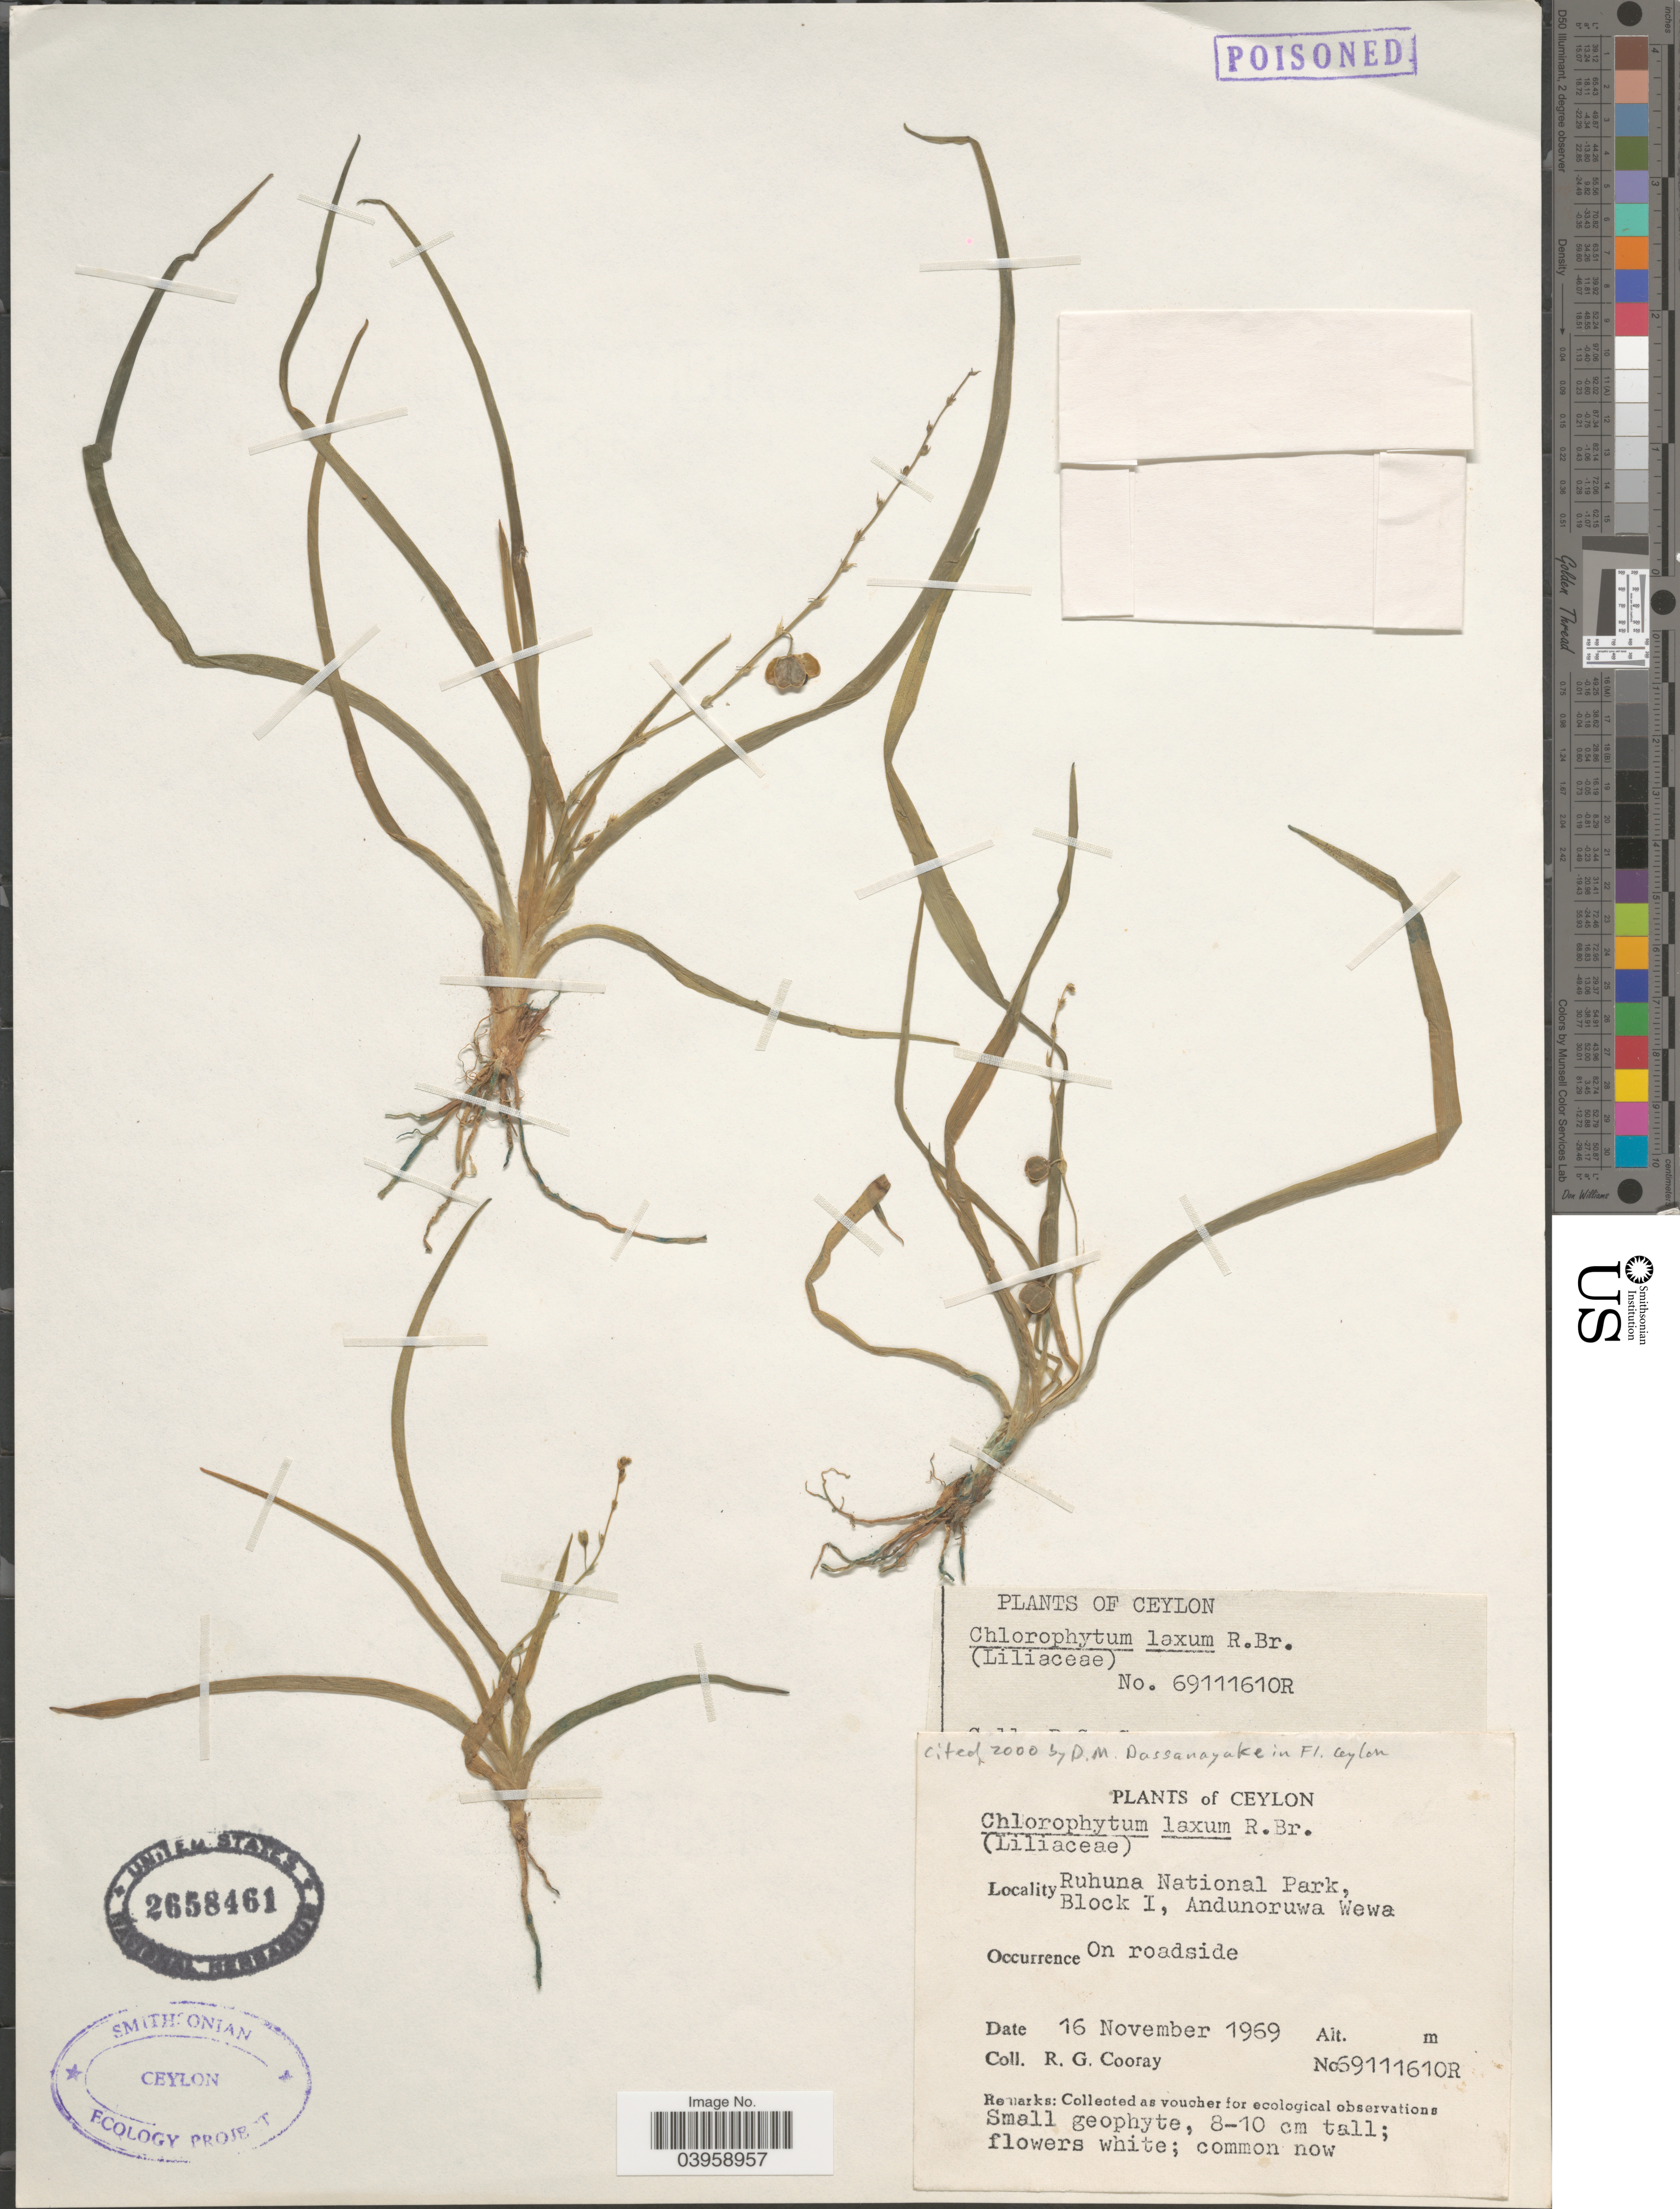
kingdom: Plantae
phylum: Tracheophyta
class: Liliopsida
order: Asparagales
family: Asparagaceae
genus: Chlorophytum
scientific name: Chlorophytum laxum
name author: R. Br.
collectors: R. Cooray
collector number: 69111610R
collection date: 1969-11-16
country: Sri Lanka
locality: Ceylon. Ruhuna National Park, Block I, Andunoruwa Wewa.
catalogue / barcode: US 2658461